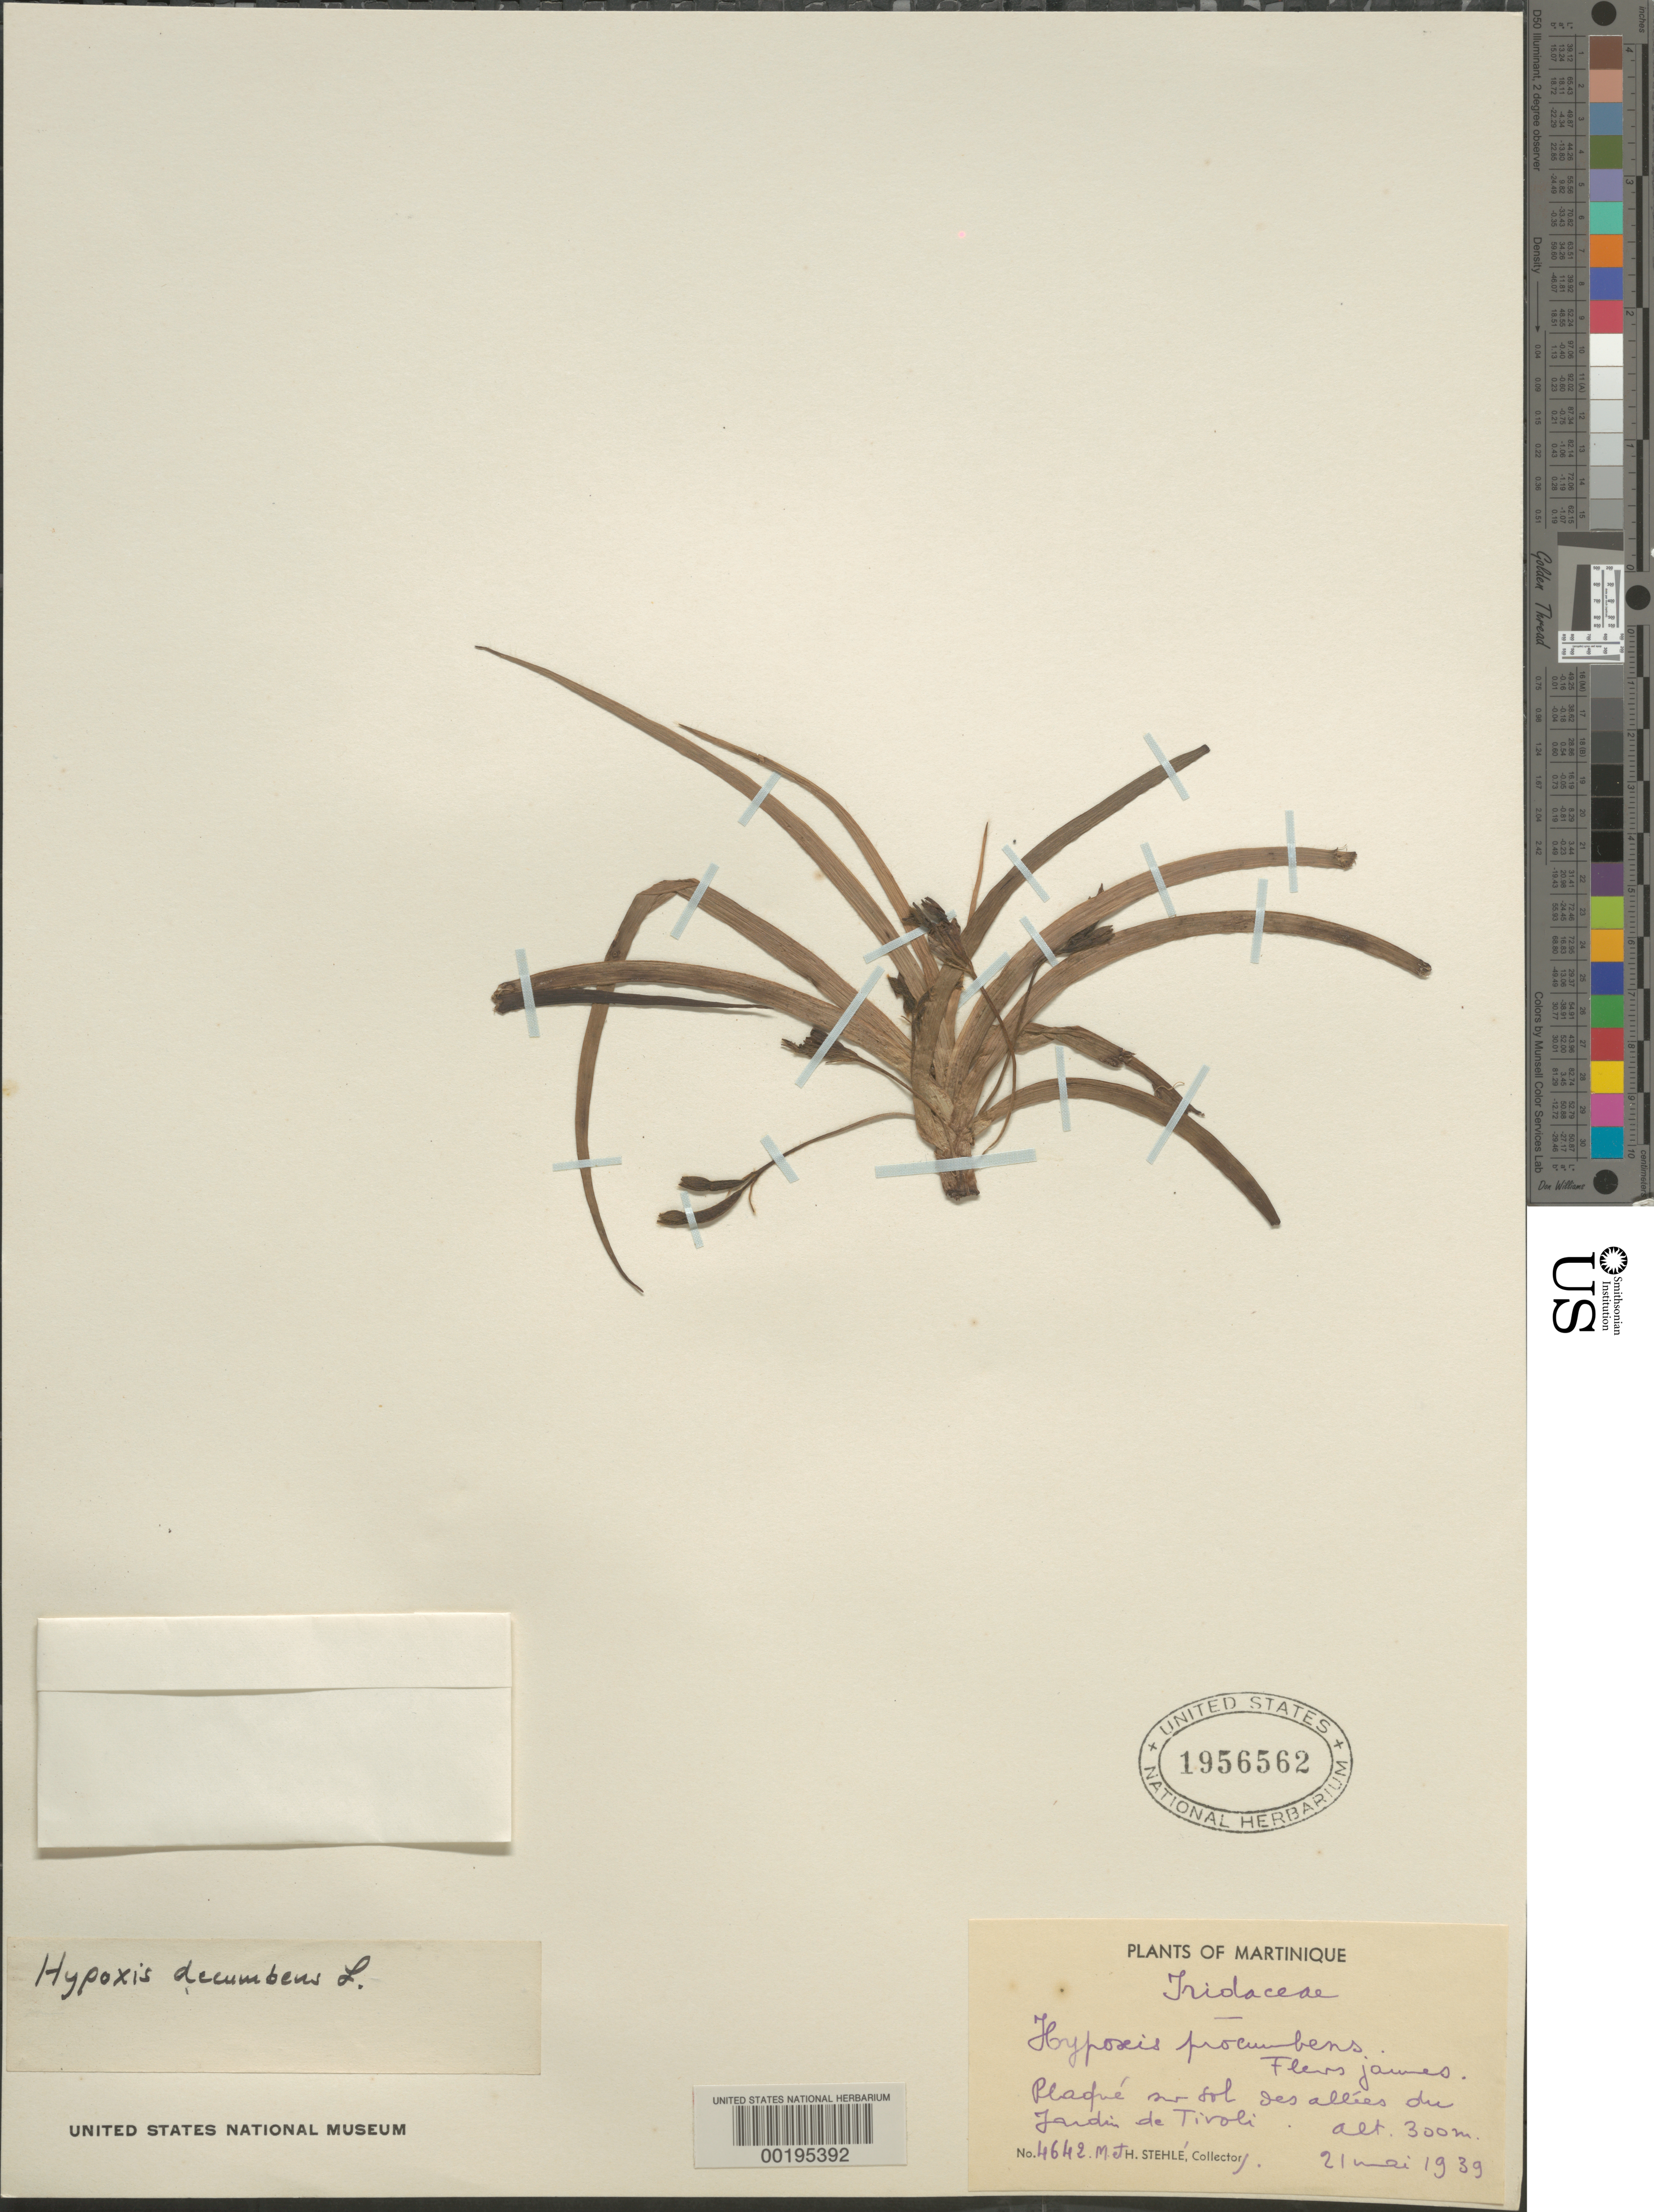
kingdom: Plantae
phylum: Tracheophyta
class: Liliopsida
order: Asparagales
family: Hypoxidaceae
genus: Hypoxis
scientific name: Hypoxis decumbens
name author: L.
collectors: M. Stehlé & H. Stehlé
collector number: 4642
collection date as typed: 21 May 1939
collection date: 1939-05-21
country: Martinique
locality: Jardin de tiroli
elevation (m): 300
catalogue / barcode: US 1956562